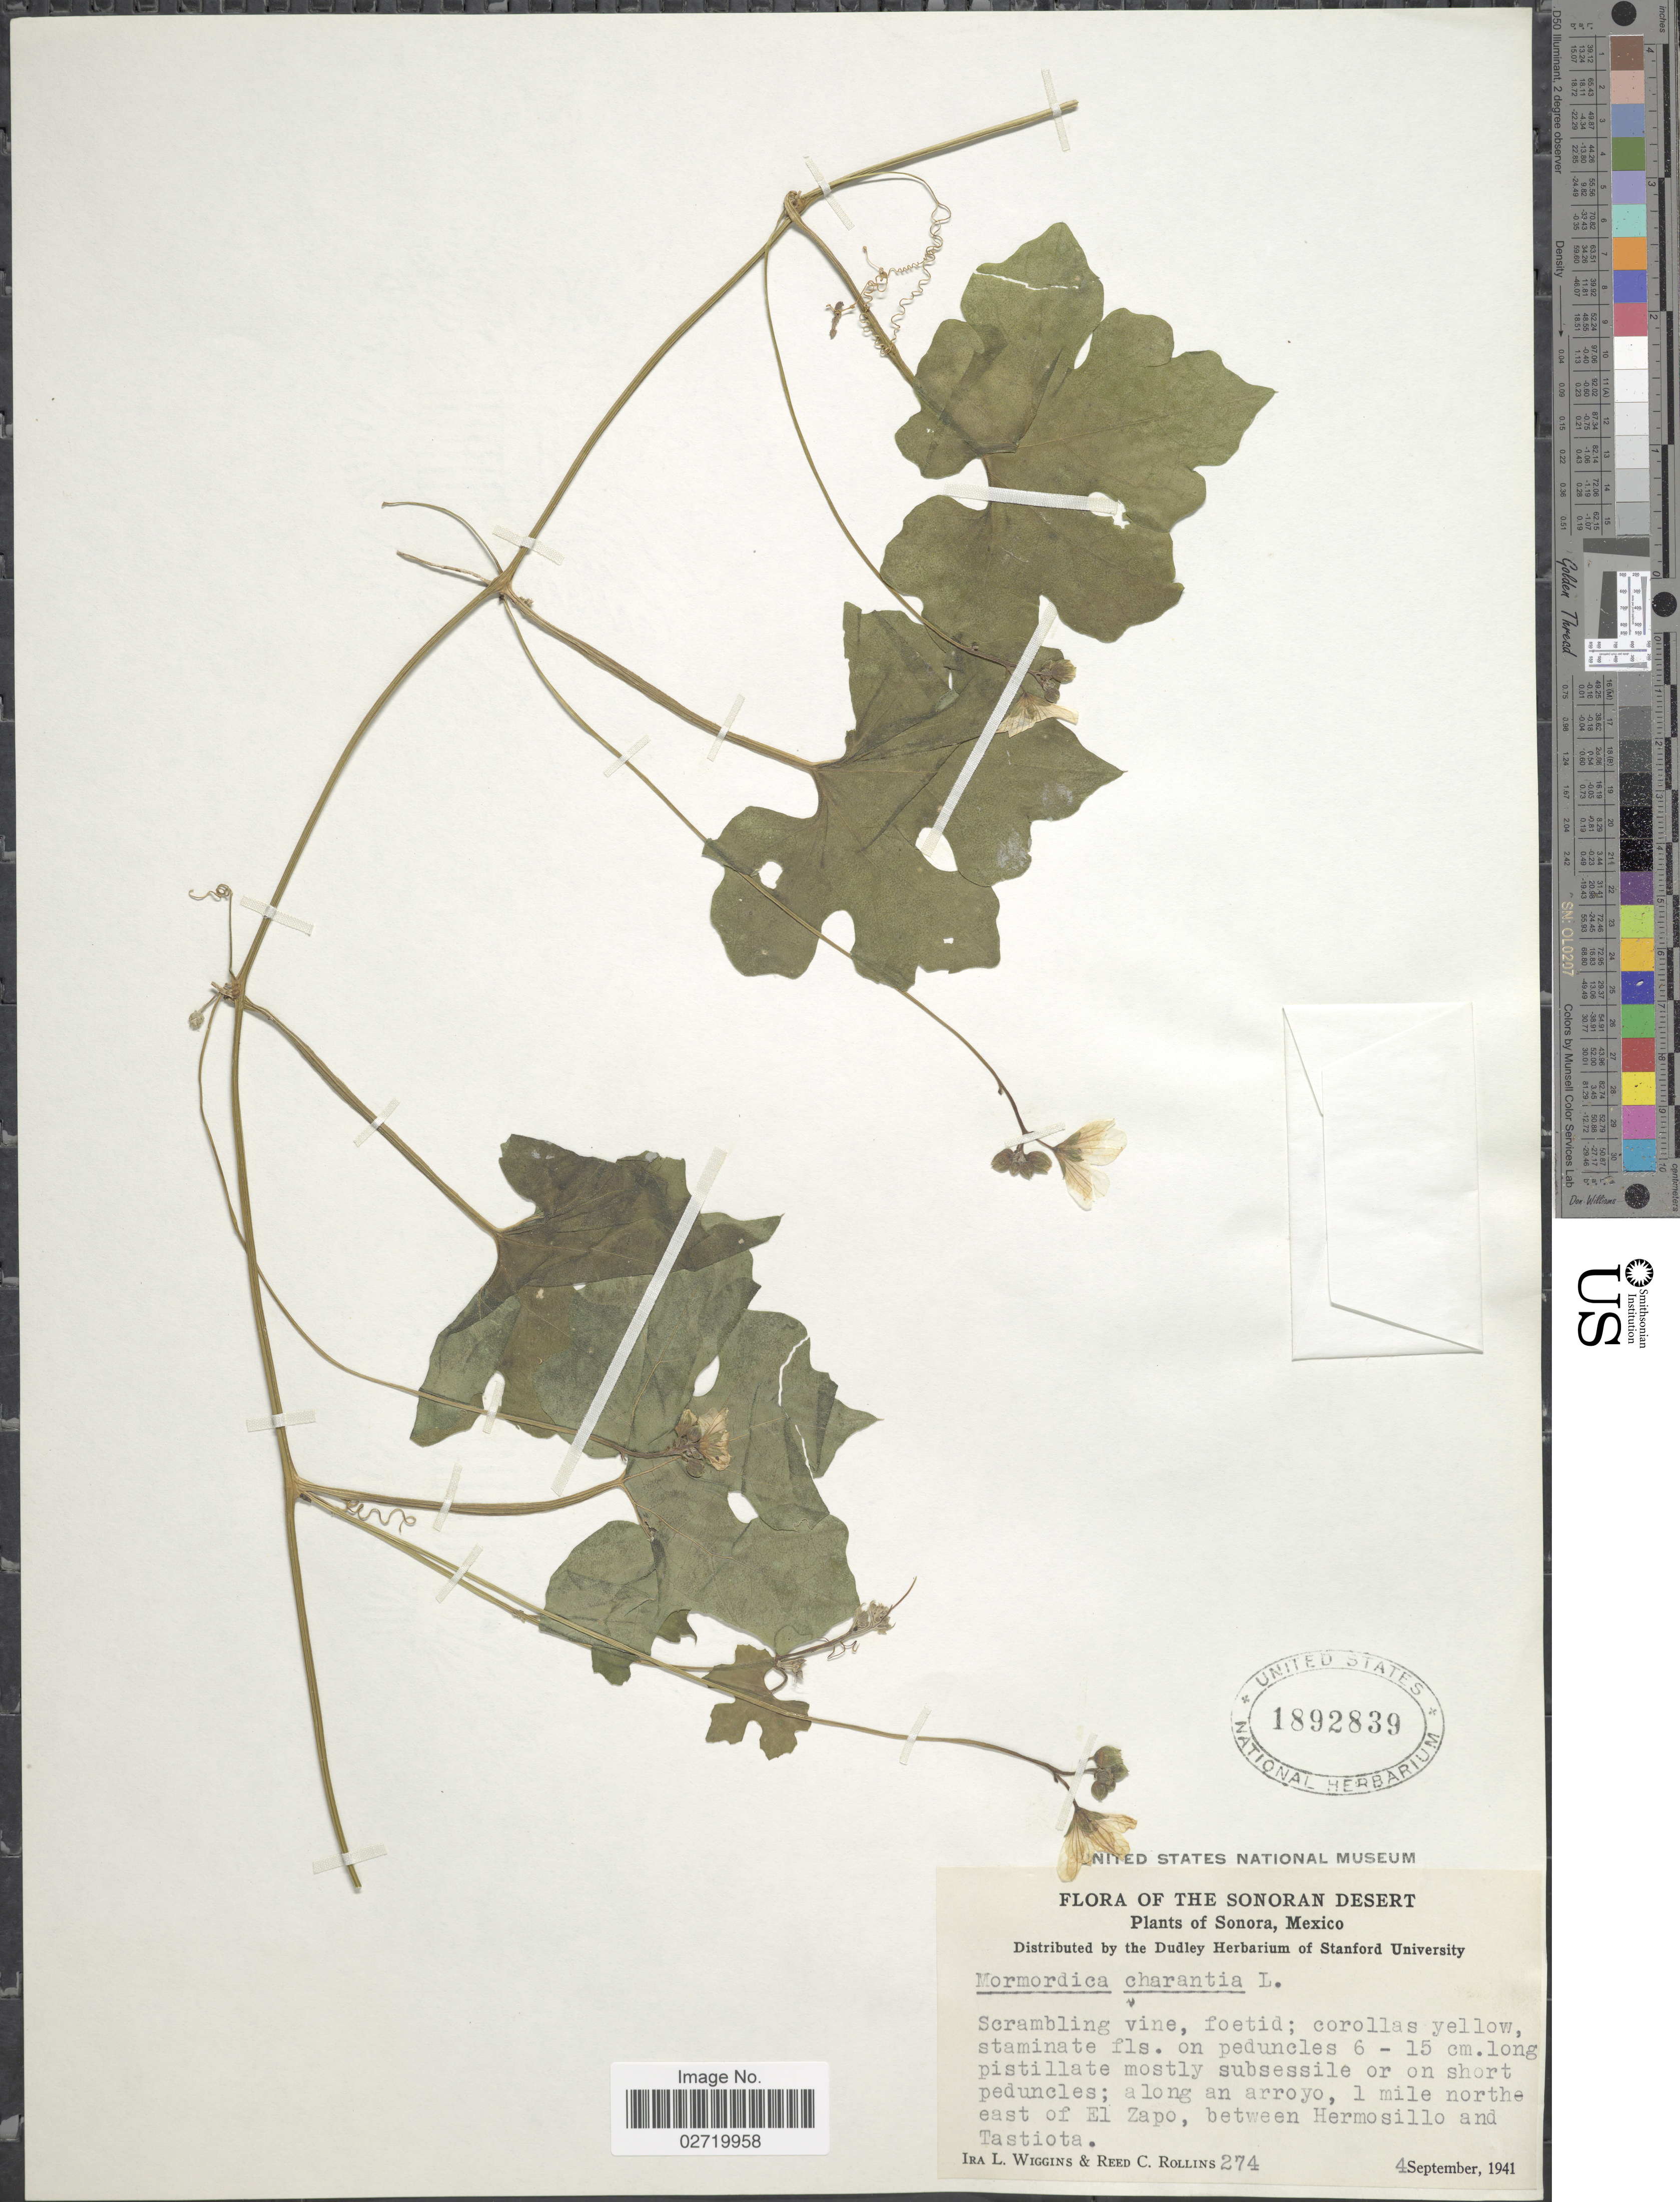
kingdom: Plantae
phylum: Tracheophyta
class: Magnoliopsida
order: Cucurbitales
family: Cucurbitaceae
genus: Momordica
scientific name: Momordica charantia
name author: L.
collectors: I. L. Wiggins & R. C. Rollins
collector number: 274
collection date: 1941-09-04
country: Mexico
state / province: Sonora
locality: The Sonoran Desert, along an arroyo, 1 mile north-east of El Zapo, between Hermosillo and Tastiota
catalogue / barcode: US 1892839